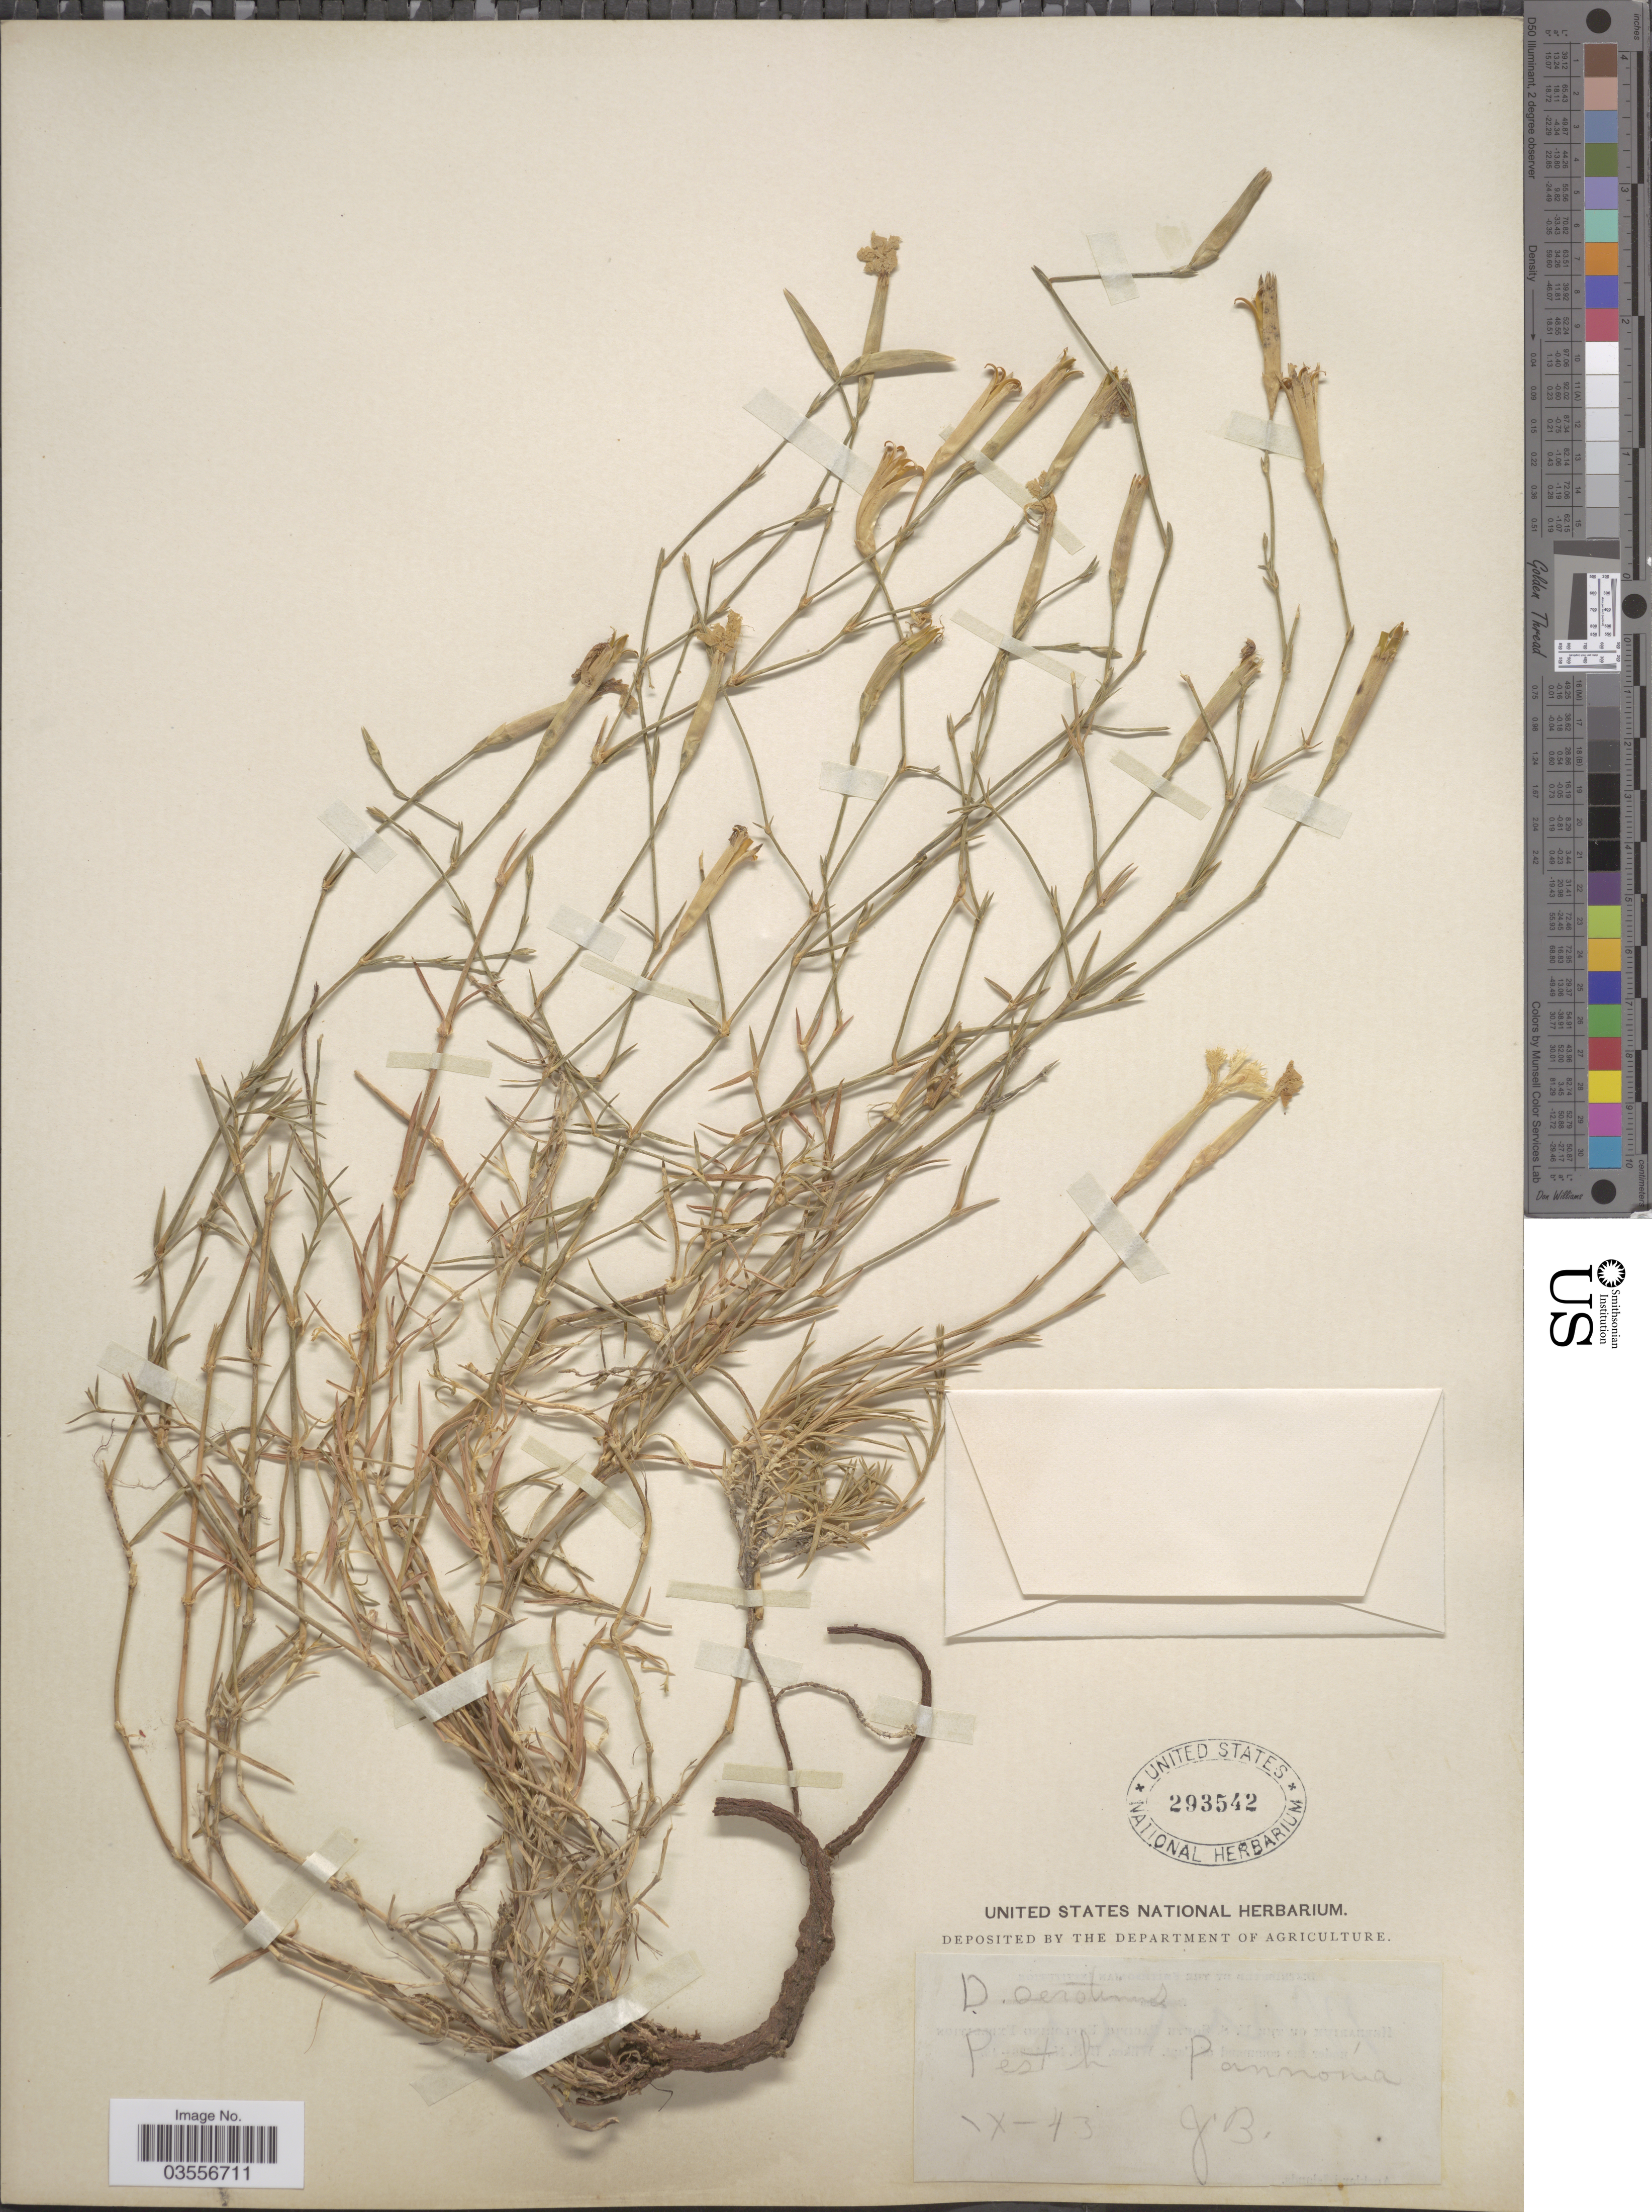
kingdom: Plantae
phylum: Tracheophyta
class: Magnoliopsida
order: Caryophyllales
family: Caryophyllaceae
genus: Dianthus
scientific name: Dianthus serotinus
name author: Waldst. & Kit.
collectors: J. B.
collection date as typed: Transcribed d/m/y: /9/43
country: Hungary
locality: Pest h [interpreted]. Pannónia.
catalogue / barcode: US 293542